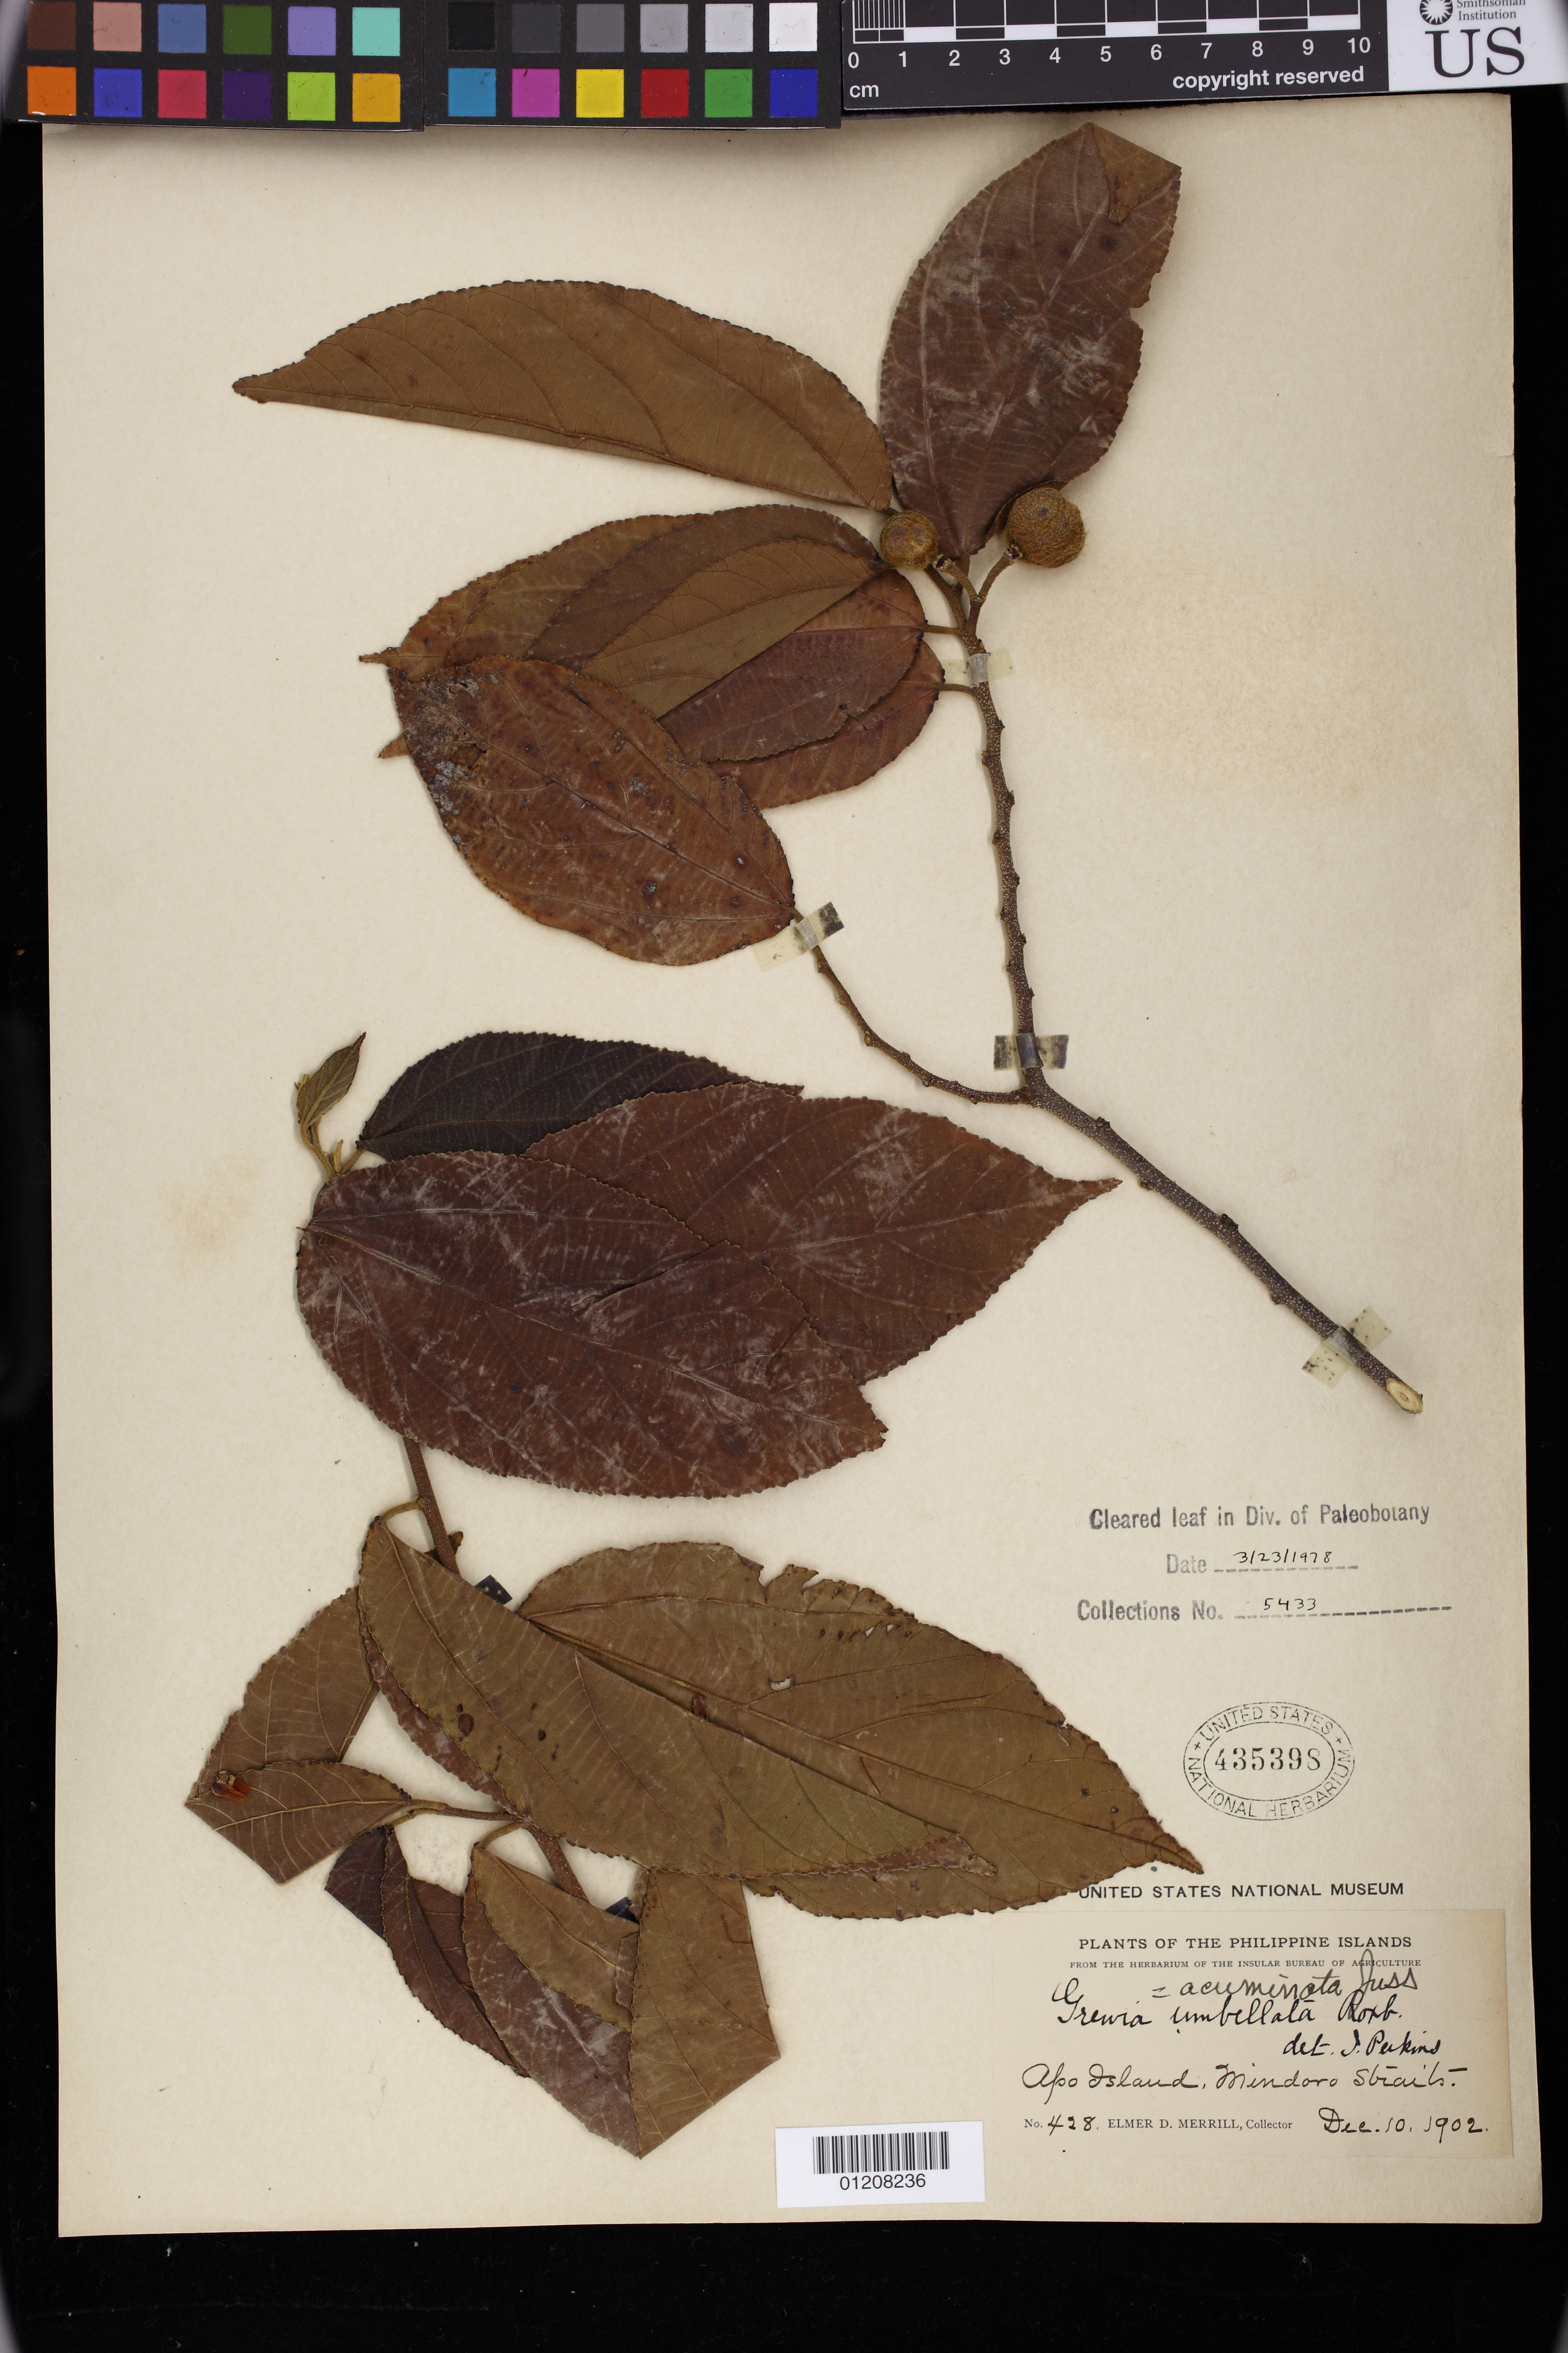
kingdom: Plantae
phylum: Tracheophyta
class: Magnoliopsida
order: Malvales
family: Malvaceae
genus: Grewia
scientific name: Grewia acuminata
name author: Juss.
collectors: E. D. Merrill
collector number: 428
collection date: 1902-12-10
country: Philippines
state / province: Mimaropa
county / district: Mindoro Occidental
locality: Apo Island, Mindoro Strait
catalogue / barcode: US 435398